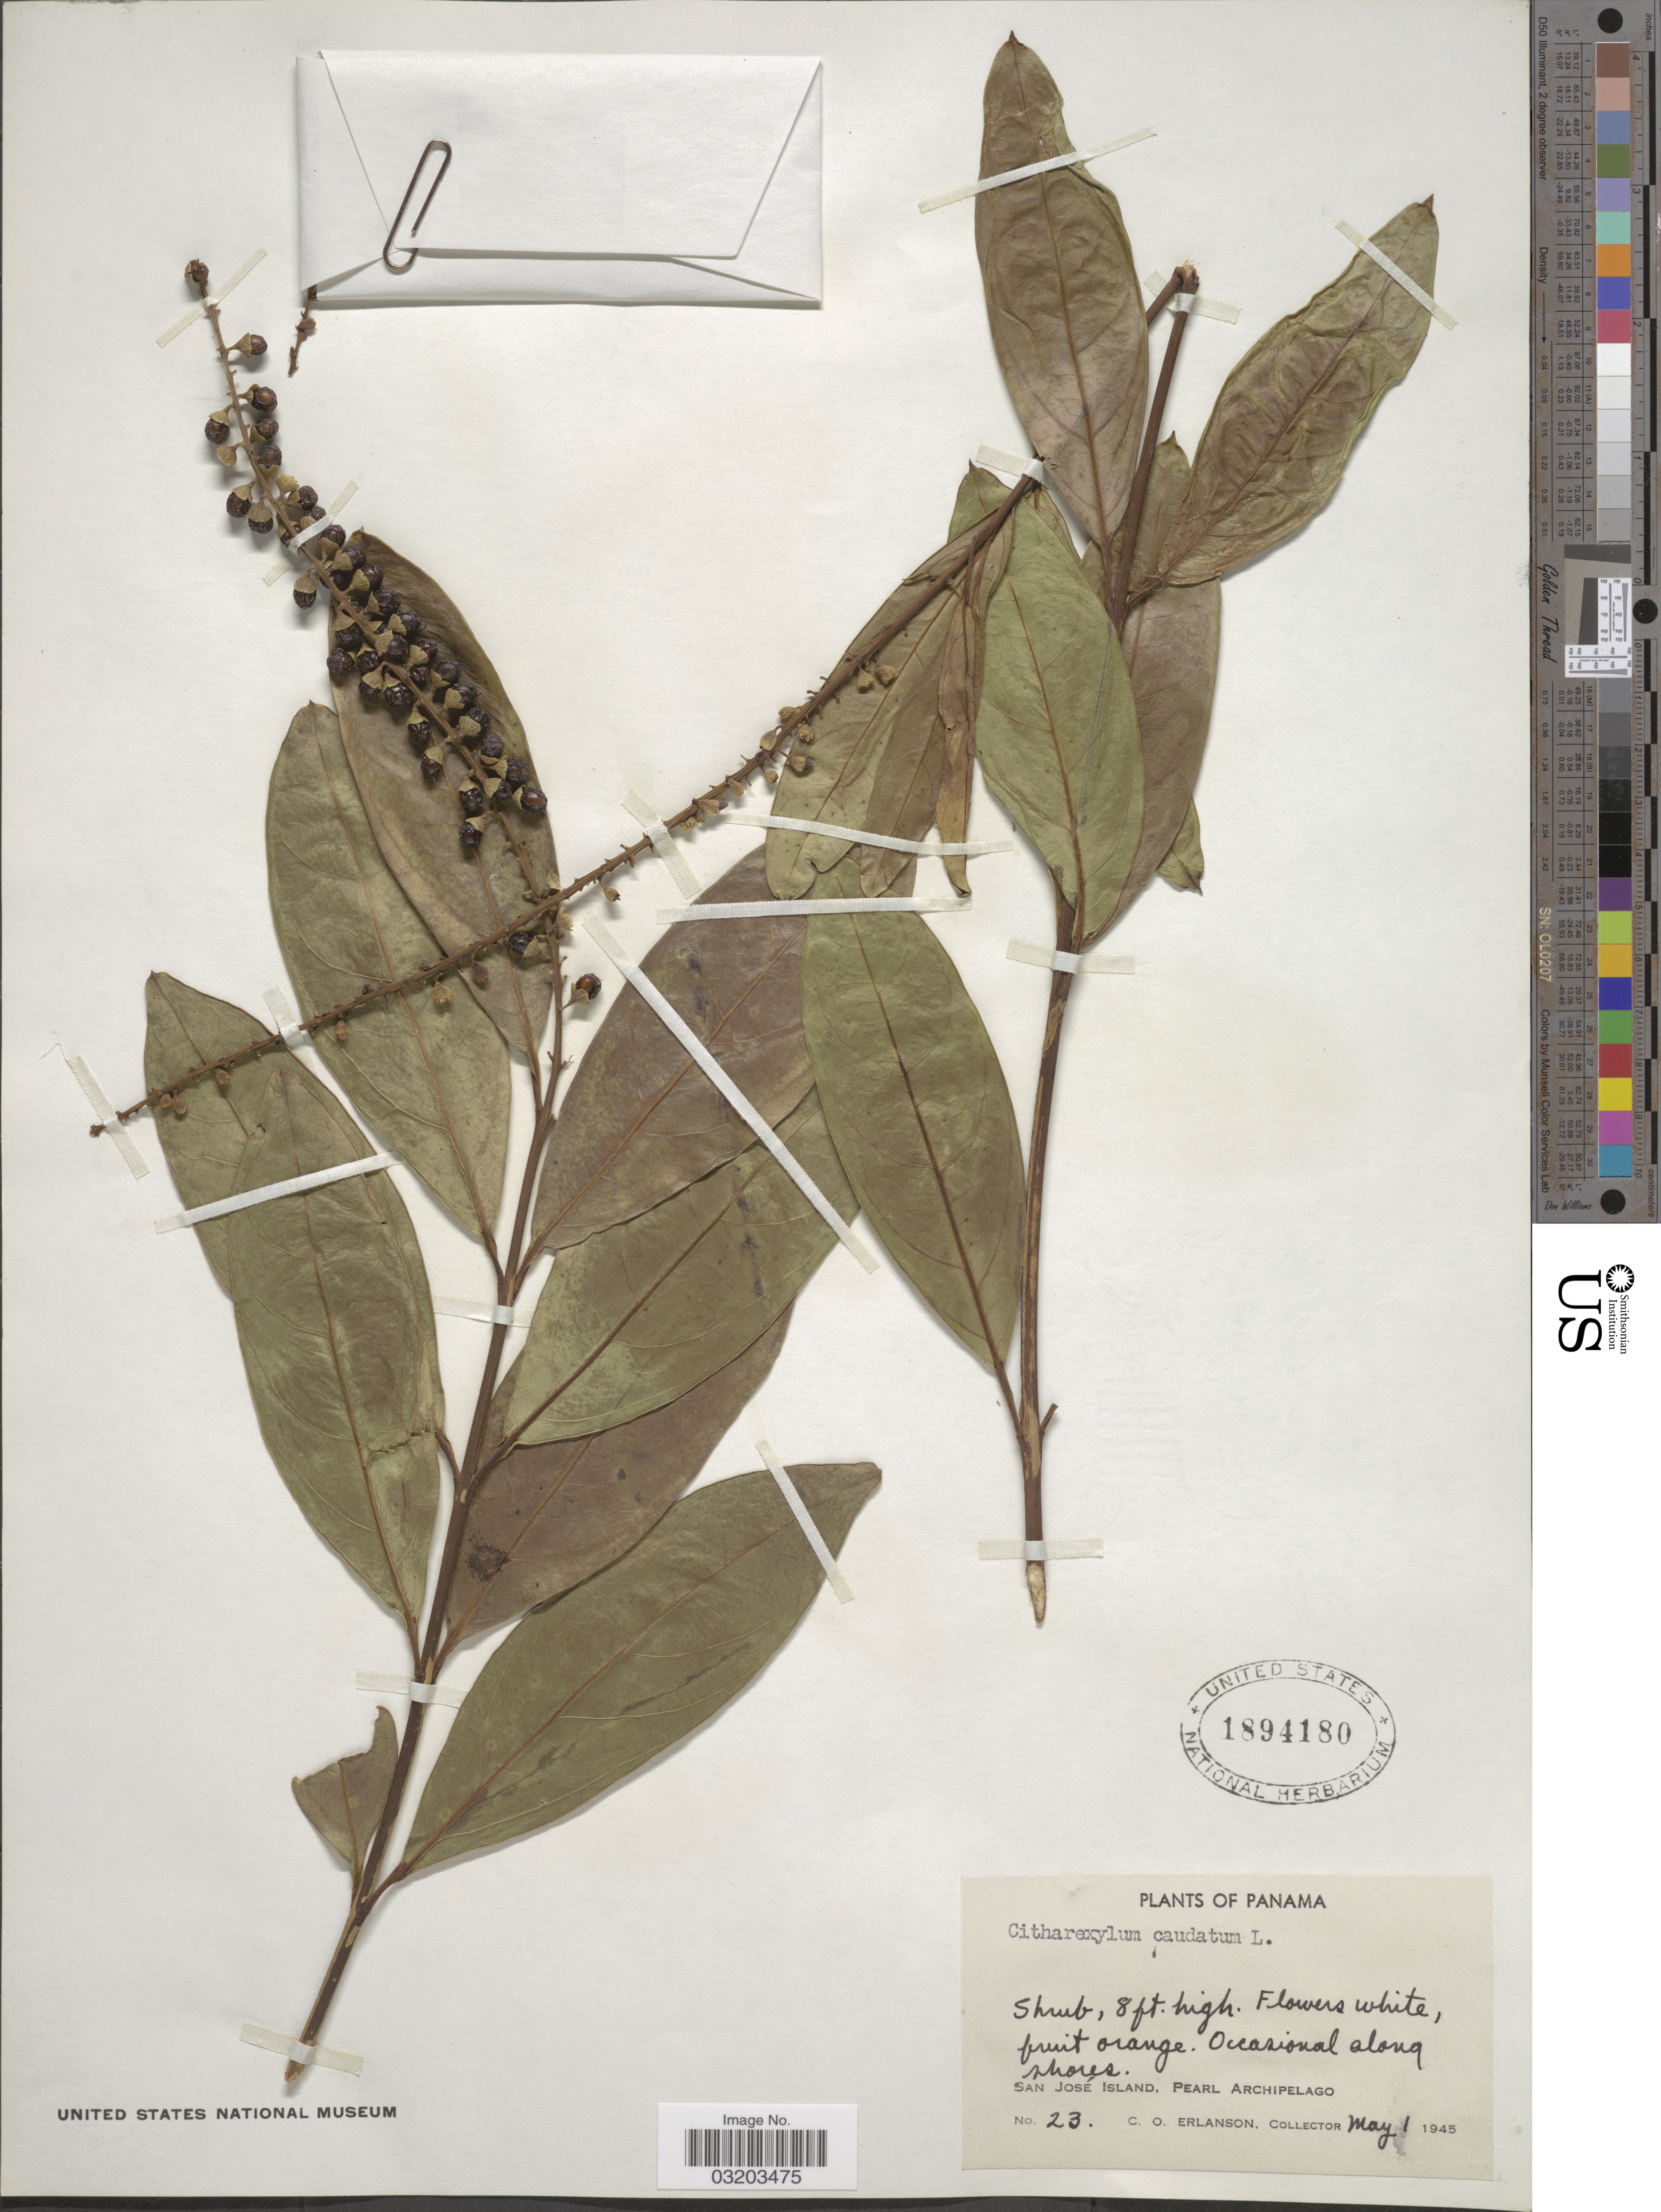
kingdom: Plantae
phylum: Tracheophyta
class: Magnoliopsida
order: Lamiales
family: Verbenaceae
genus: Citharexylum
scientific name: Citharexylum caudatum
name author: L.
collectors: C. O. Erlanson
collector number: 23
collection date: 1945-05-01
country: Panama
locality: Occasional along shores. San José Island, Pearl Archipelago.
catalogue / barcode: US 1894180